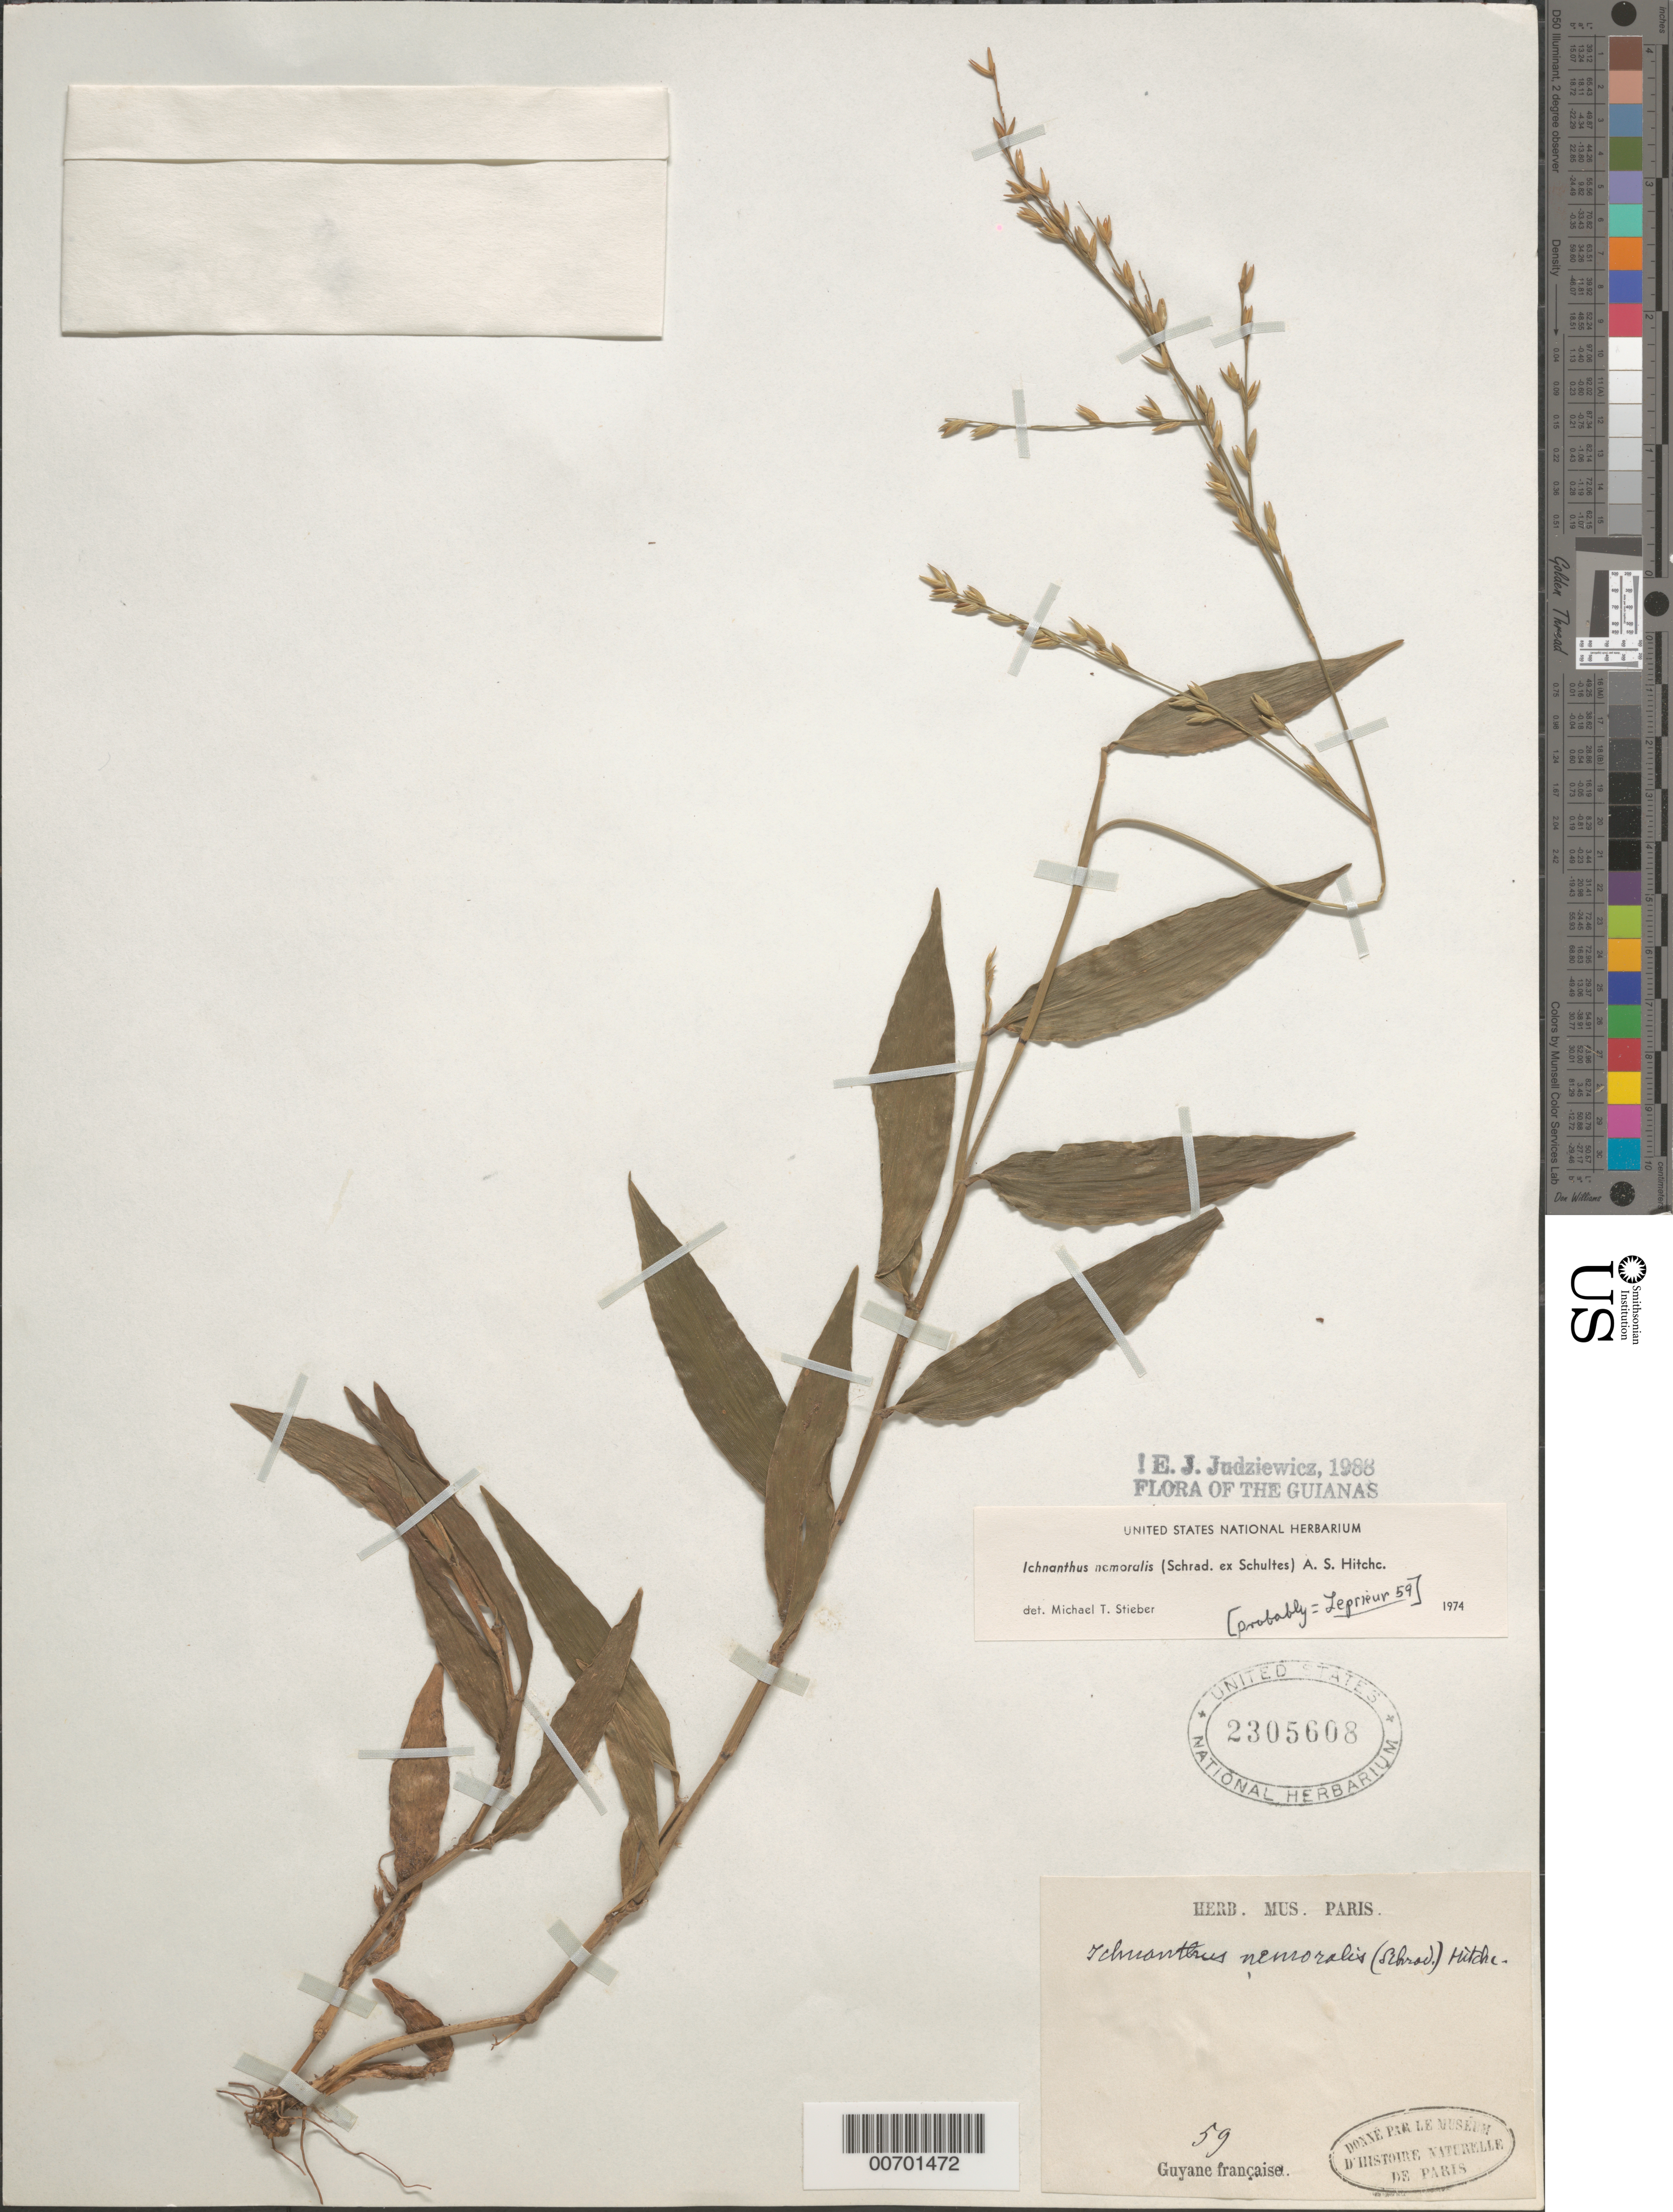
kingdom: Plantae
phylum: Tracheophyta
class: Liliopsida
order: Poales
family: Poaceae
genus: Ichnanthus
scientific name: Ichnanthus nemoralis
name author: (Schrad.) Hitchc. & Chase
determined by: Stieber, M. T.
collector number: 59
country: French Guiana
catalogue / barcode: US 2305608